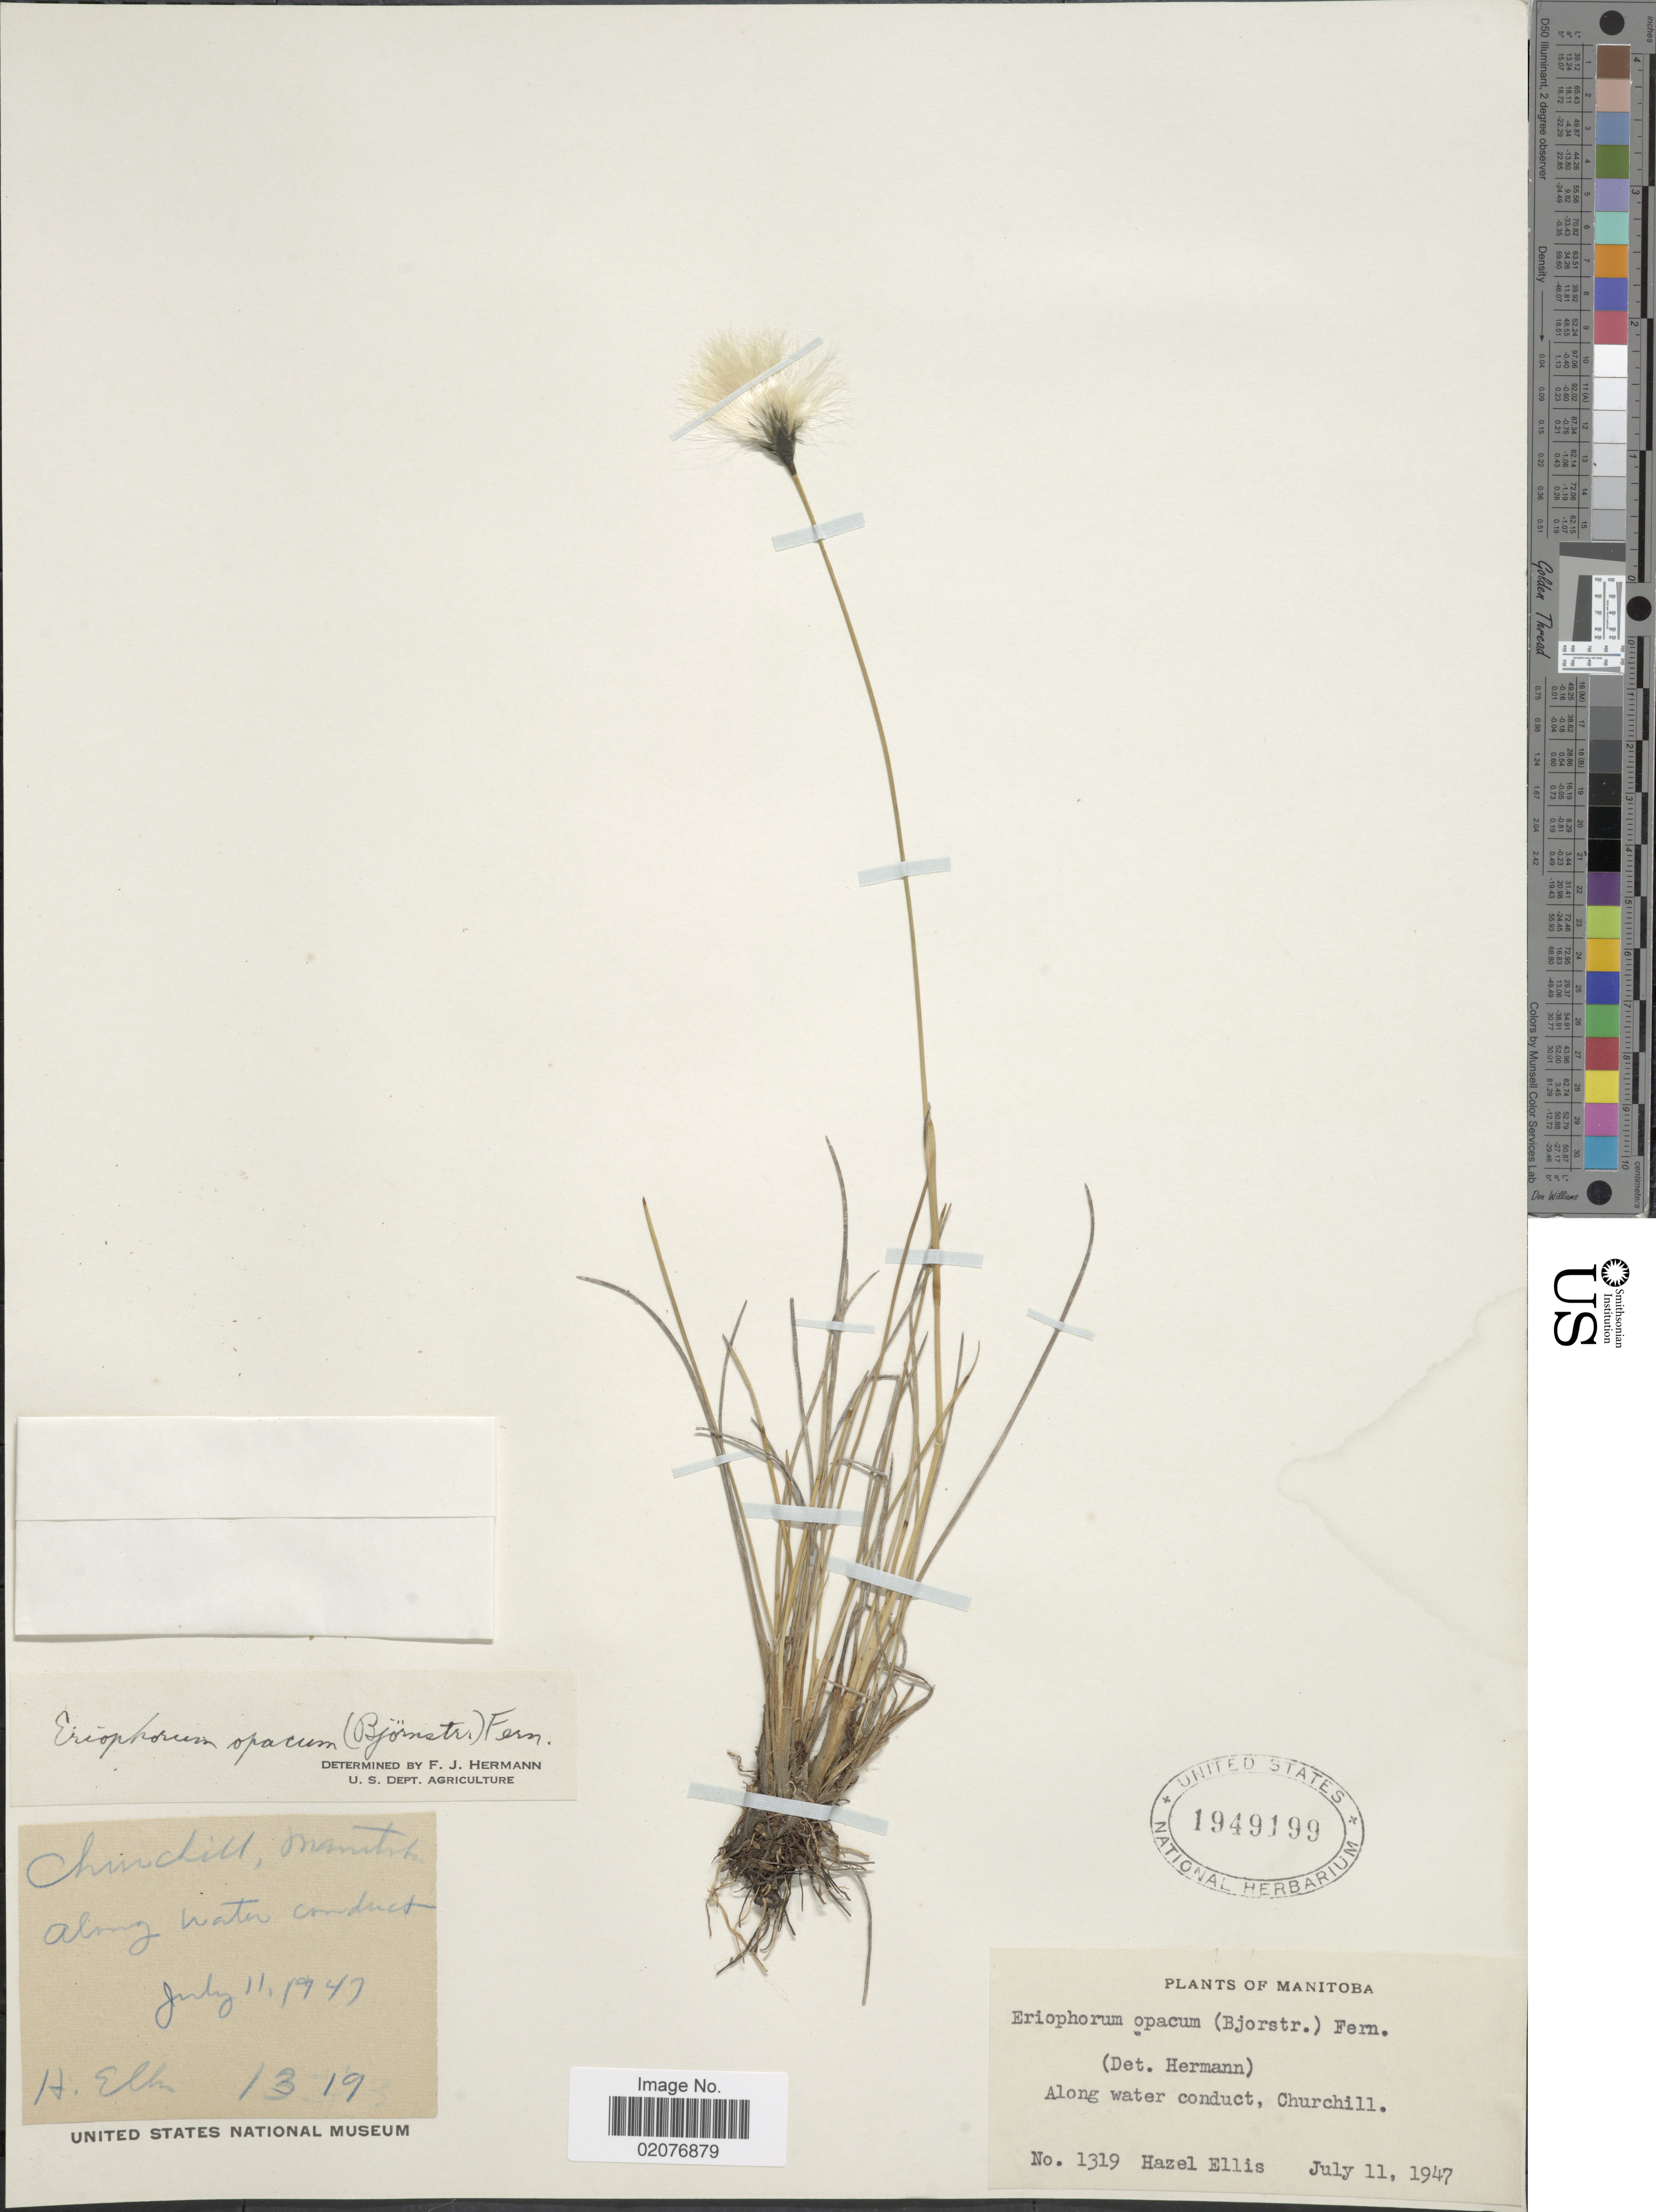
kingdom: Plantae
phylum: Tracheophyta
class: Liliopsida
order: Poales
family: Cyperaceae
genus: Eriophorum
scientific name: Eriophorum brachyantherum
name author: Trautv. & C.A. Mey.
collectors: H. Ellis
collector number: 1319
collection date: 1947-07-11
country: Canada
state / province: Manitoba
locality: Along water conduct, Churchill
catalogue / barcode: US 1949199